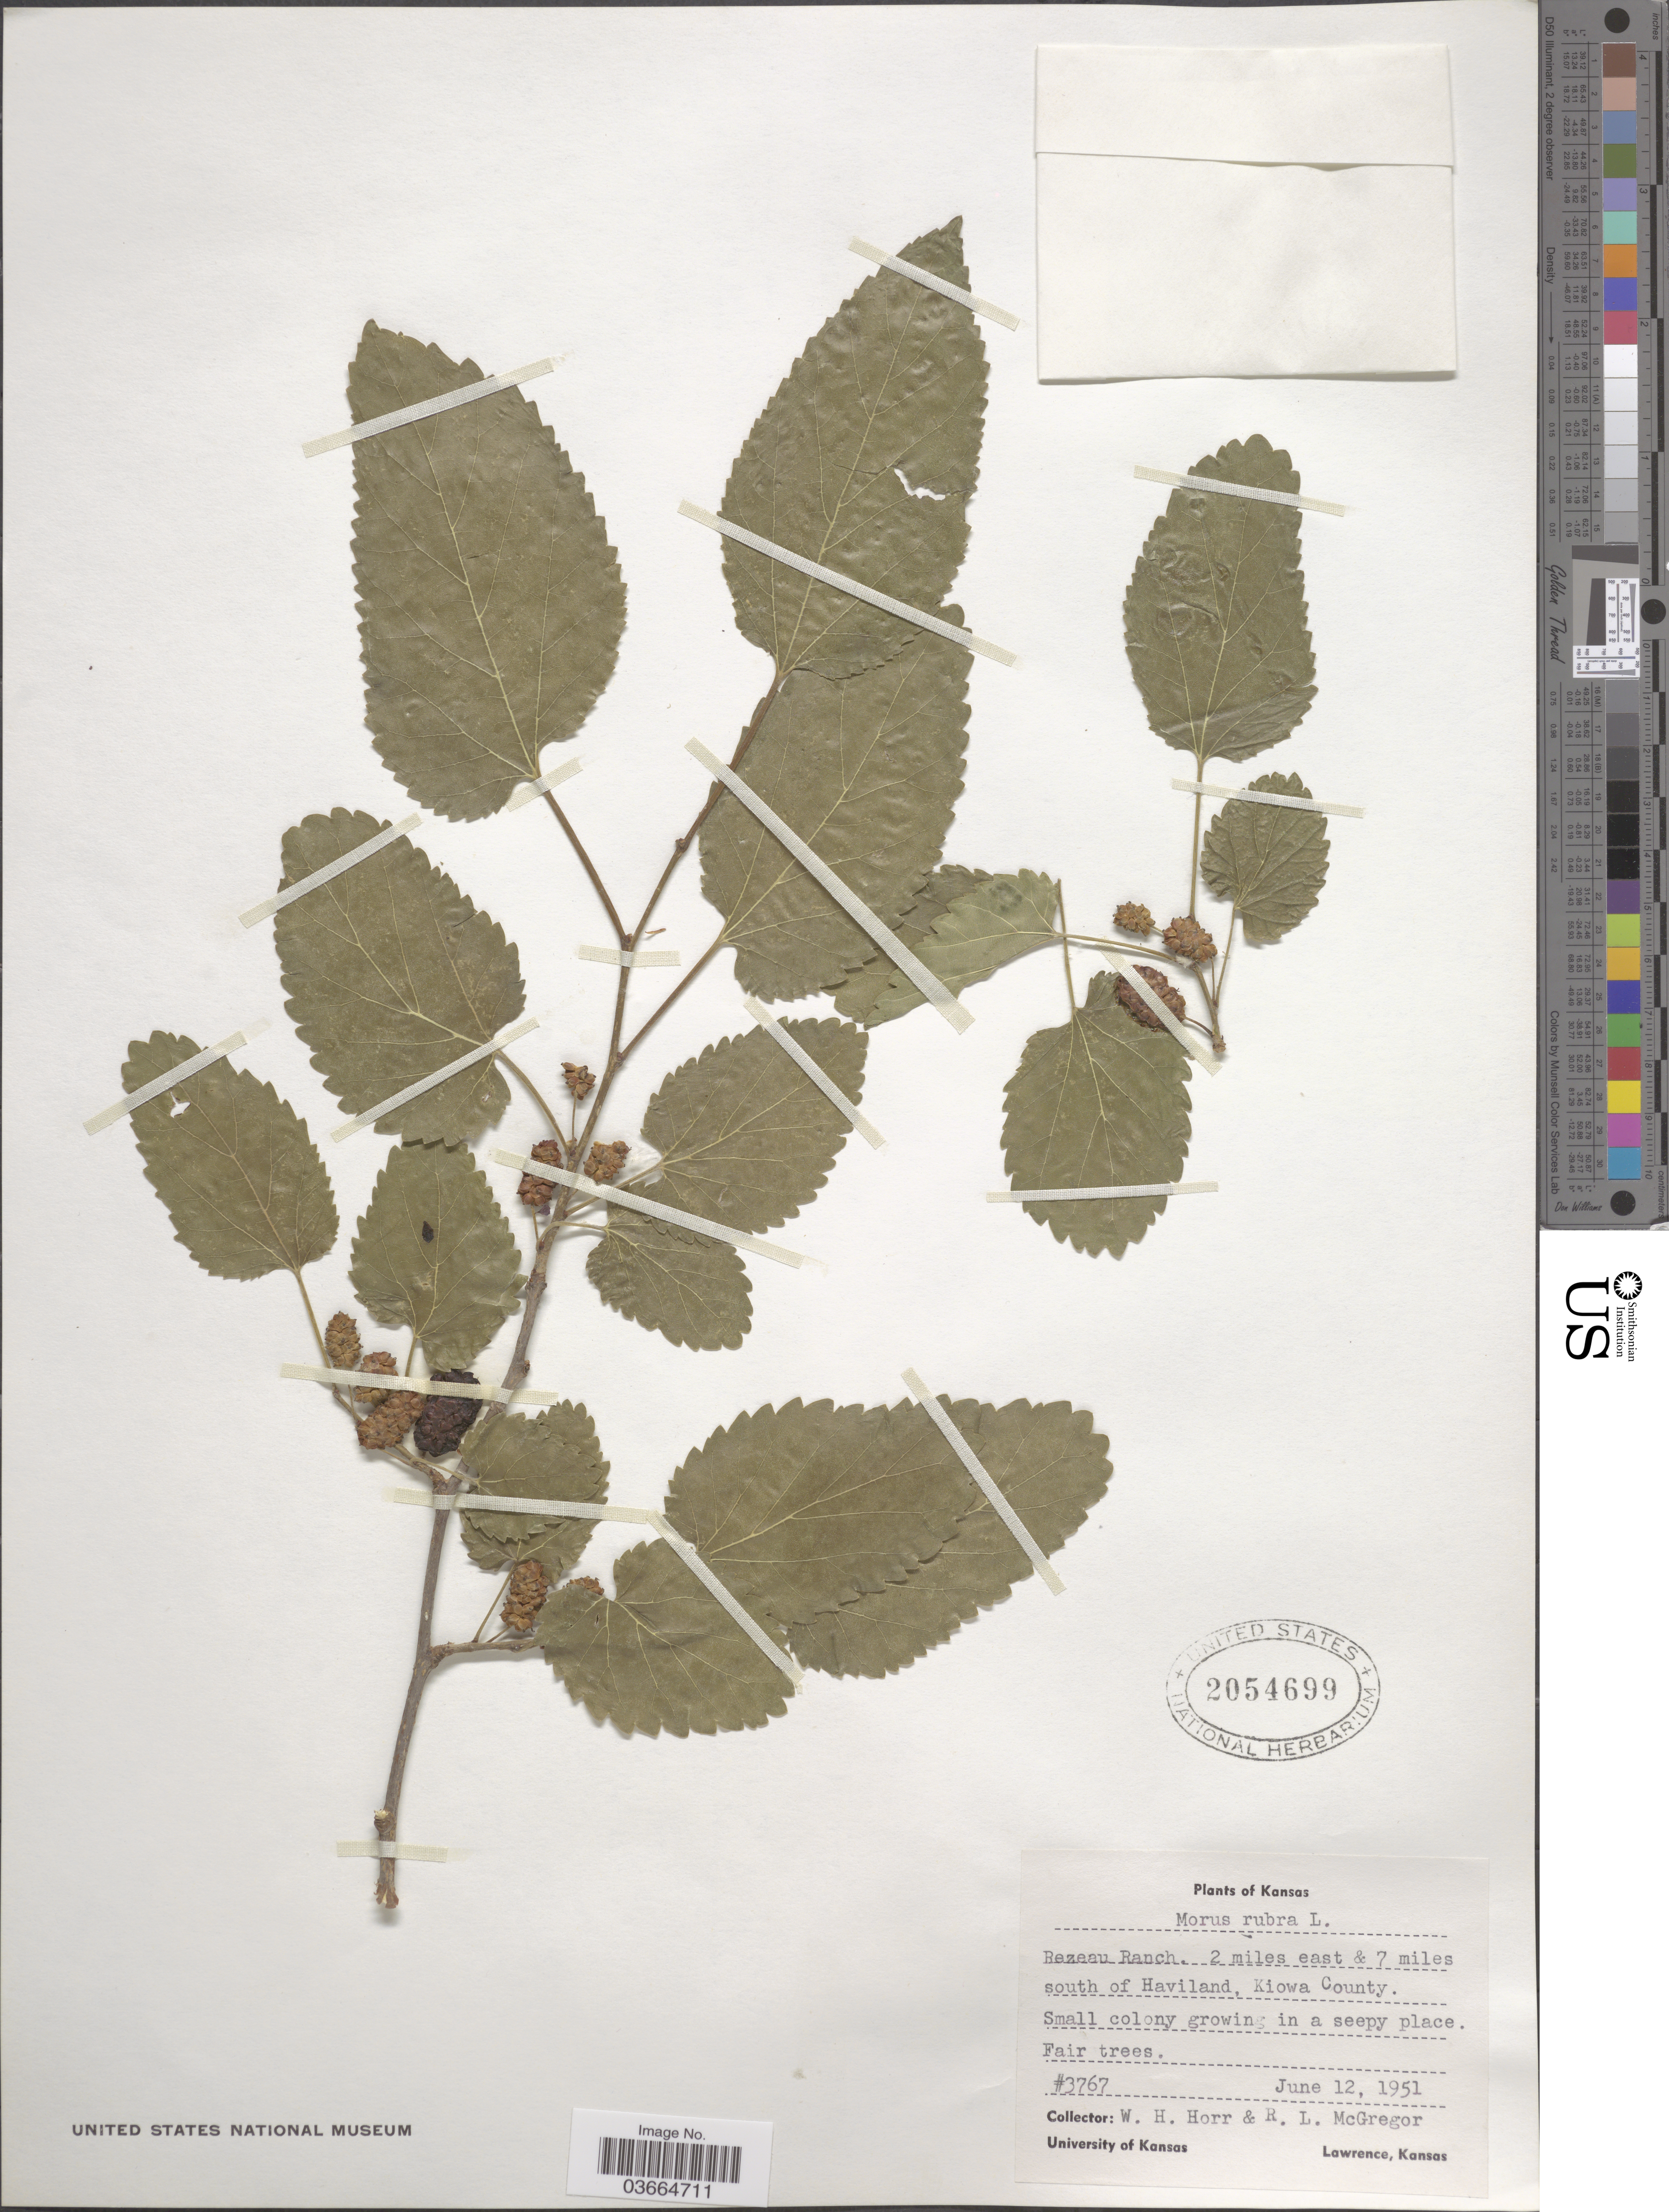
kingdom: Plantae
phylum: Tracheophyta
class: Magnoliopsida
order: Rosales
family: Moraceae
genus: Morus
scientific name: Morus rubra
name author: L.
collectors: W. H. Horr & R. McGregor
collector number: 3767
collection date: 1951-06-12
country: United States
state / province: Kansas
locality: Rezeau Ranch. 2 miles east & 7 miles south of Haviland, Kiowa County.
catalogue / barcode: US 2054699